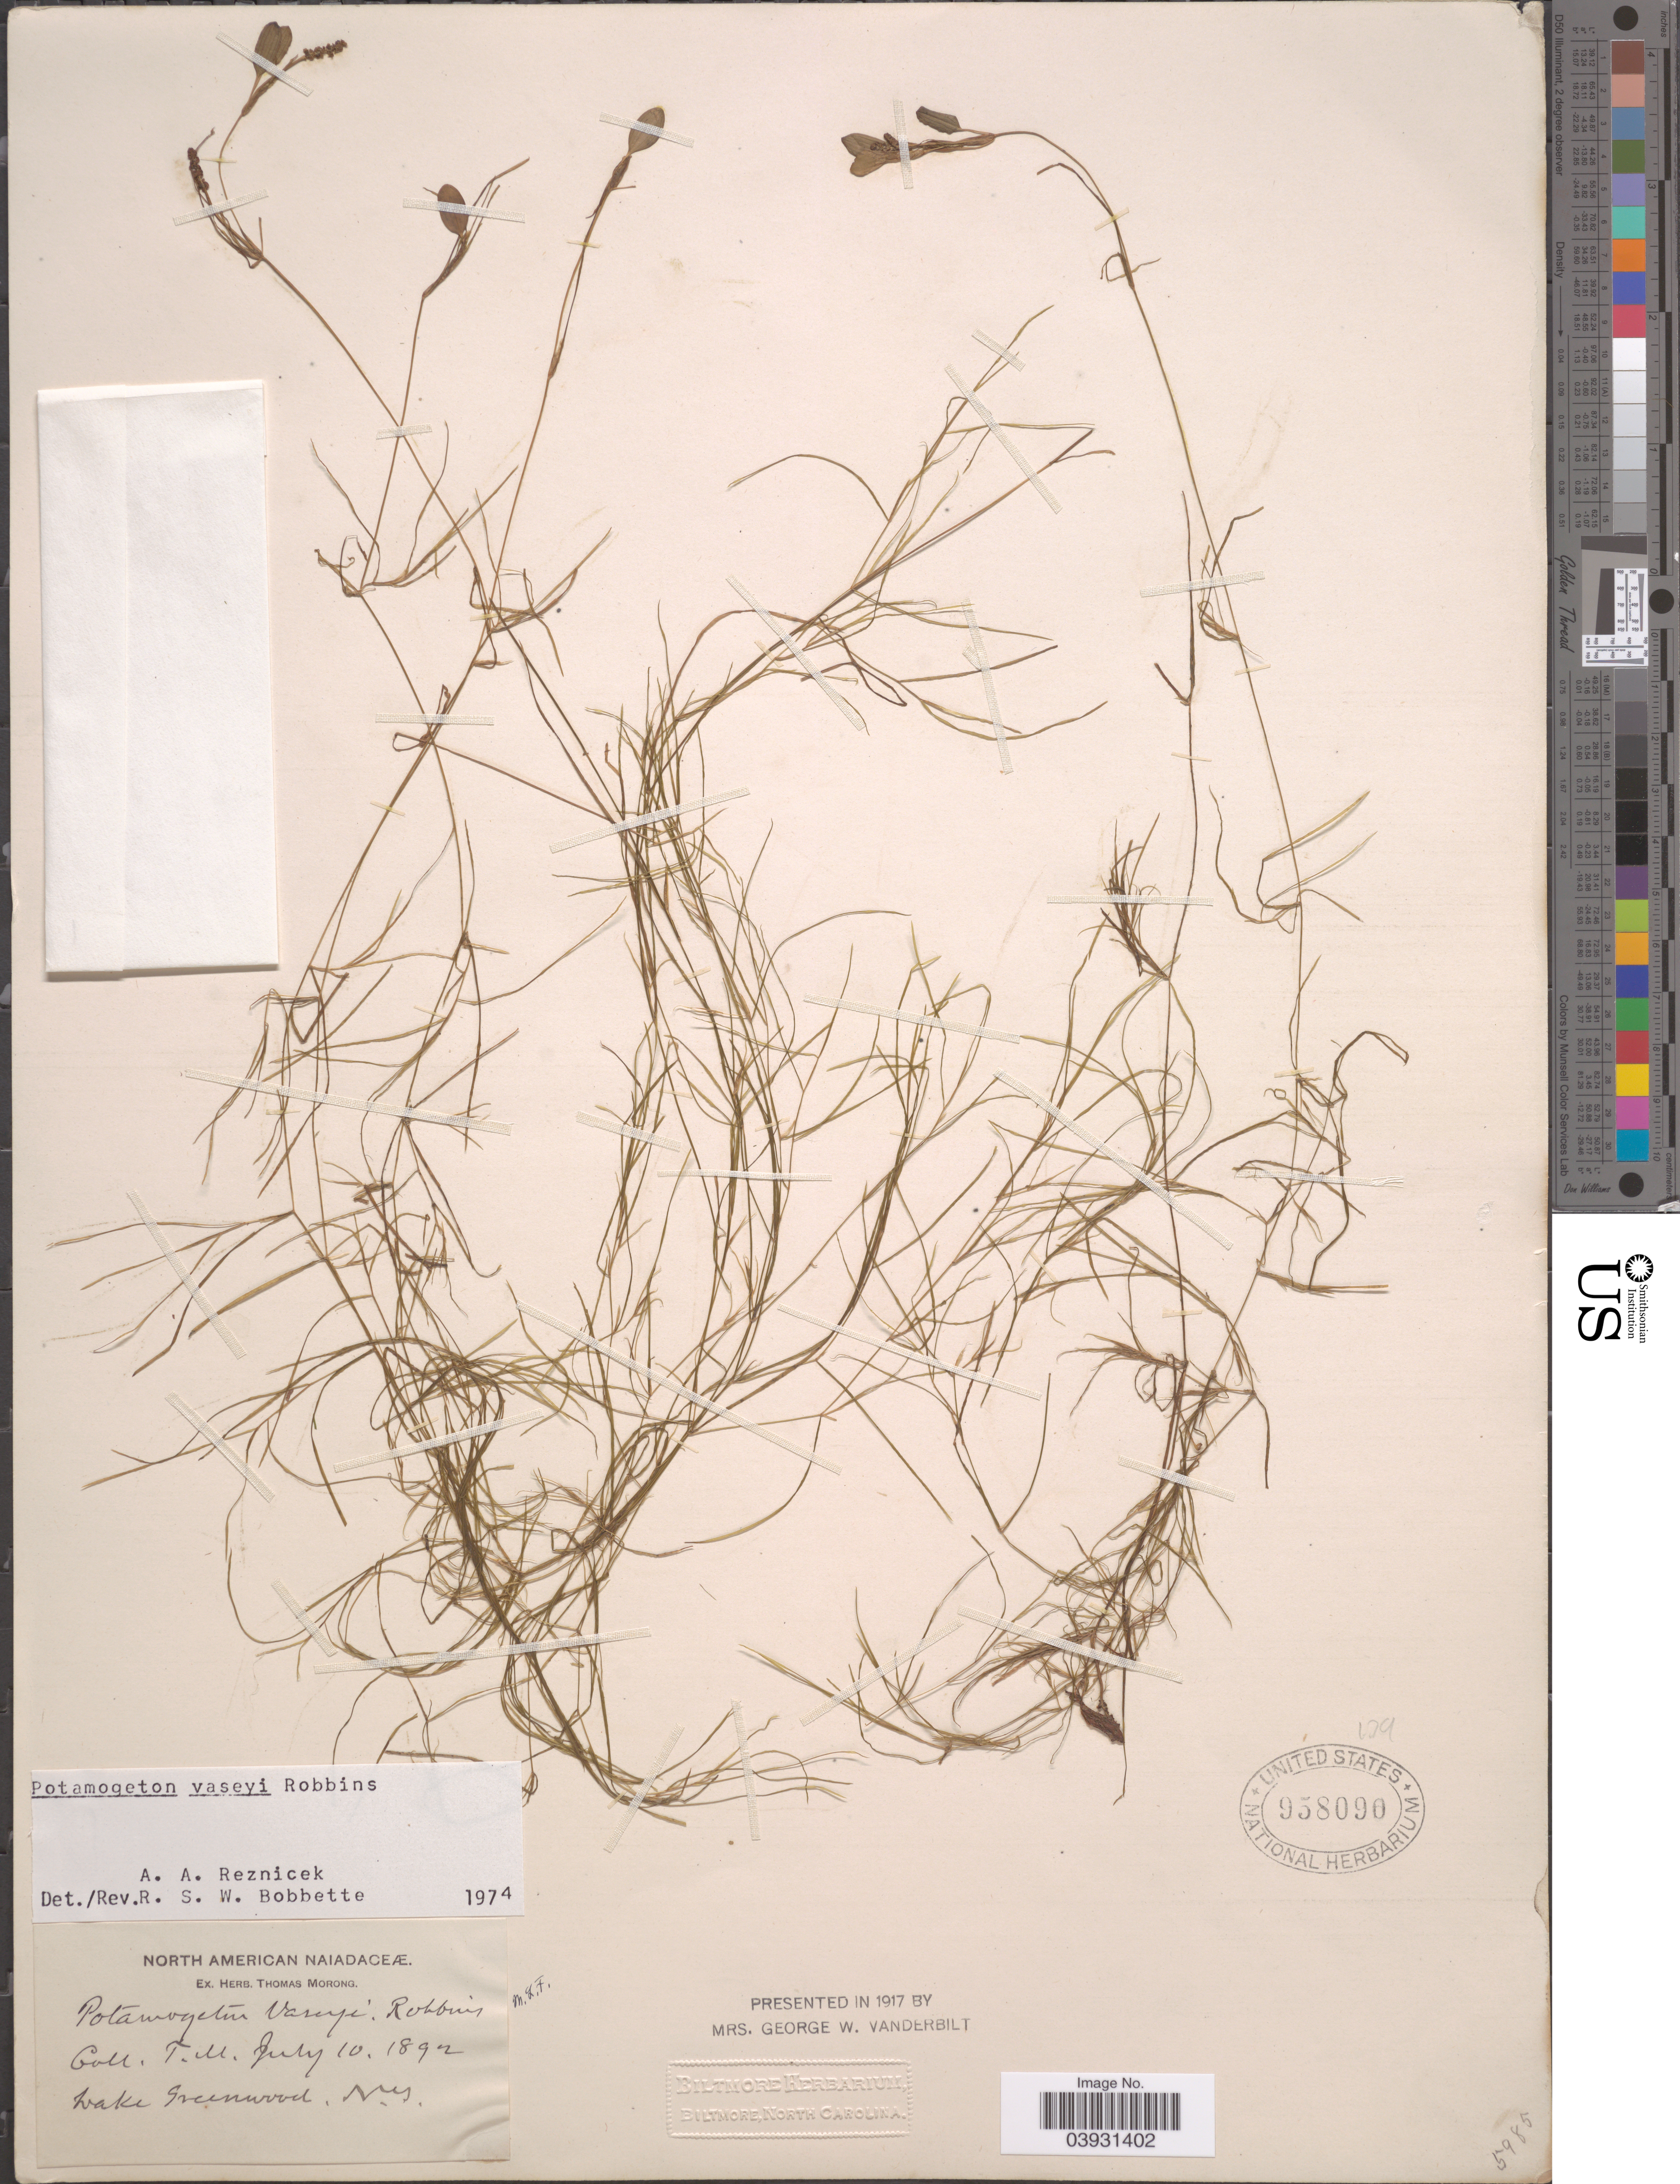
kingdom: Plantae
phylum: Tracheophyta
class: Liliopsida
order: Alismatales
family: Potamogetonaceae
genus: Potamogeton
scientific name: Potamogeton vaseyi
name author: J.W. Robbins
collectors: ex herb. T. Morong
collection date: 1892-07-10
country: United States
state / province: New York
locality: Lake Greenwood.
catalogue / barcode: US 958090